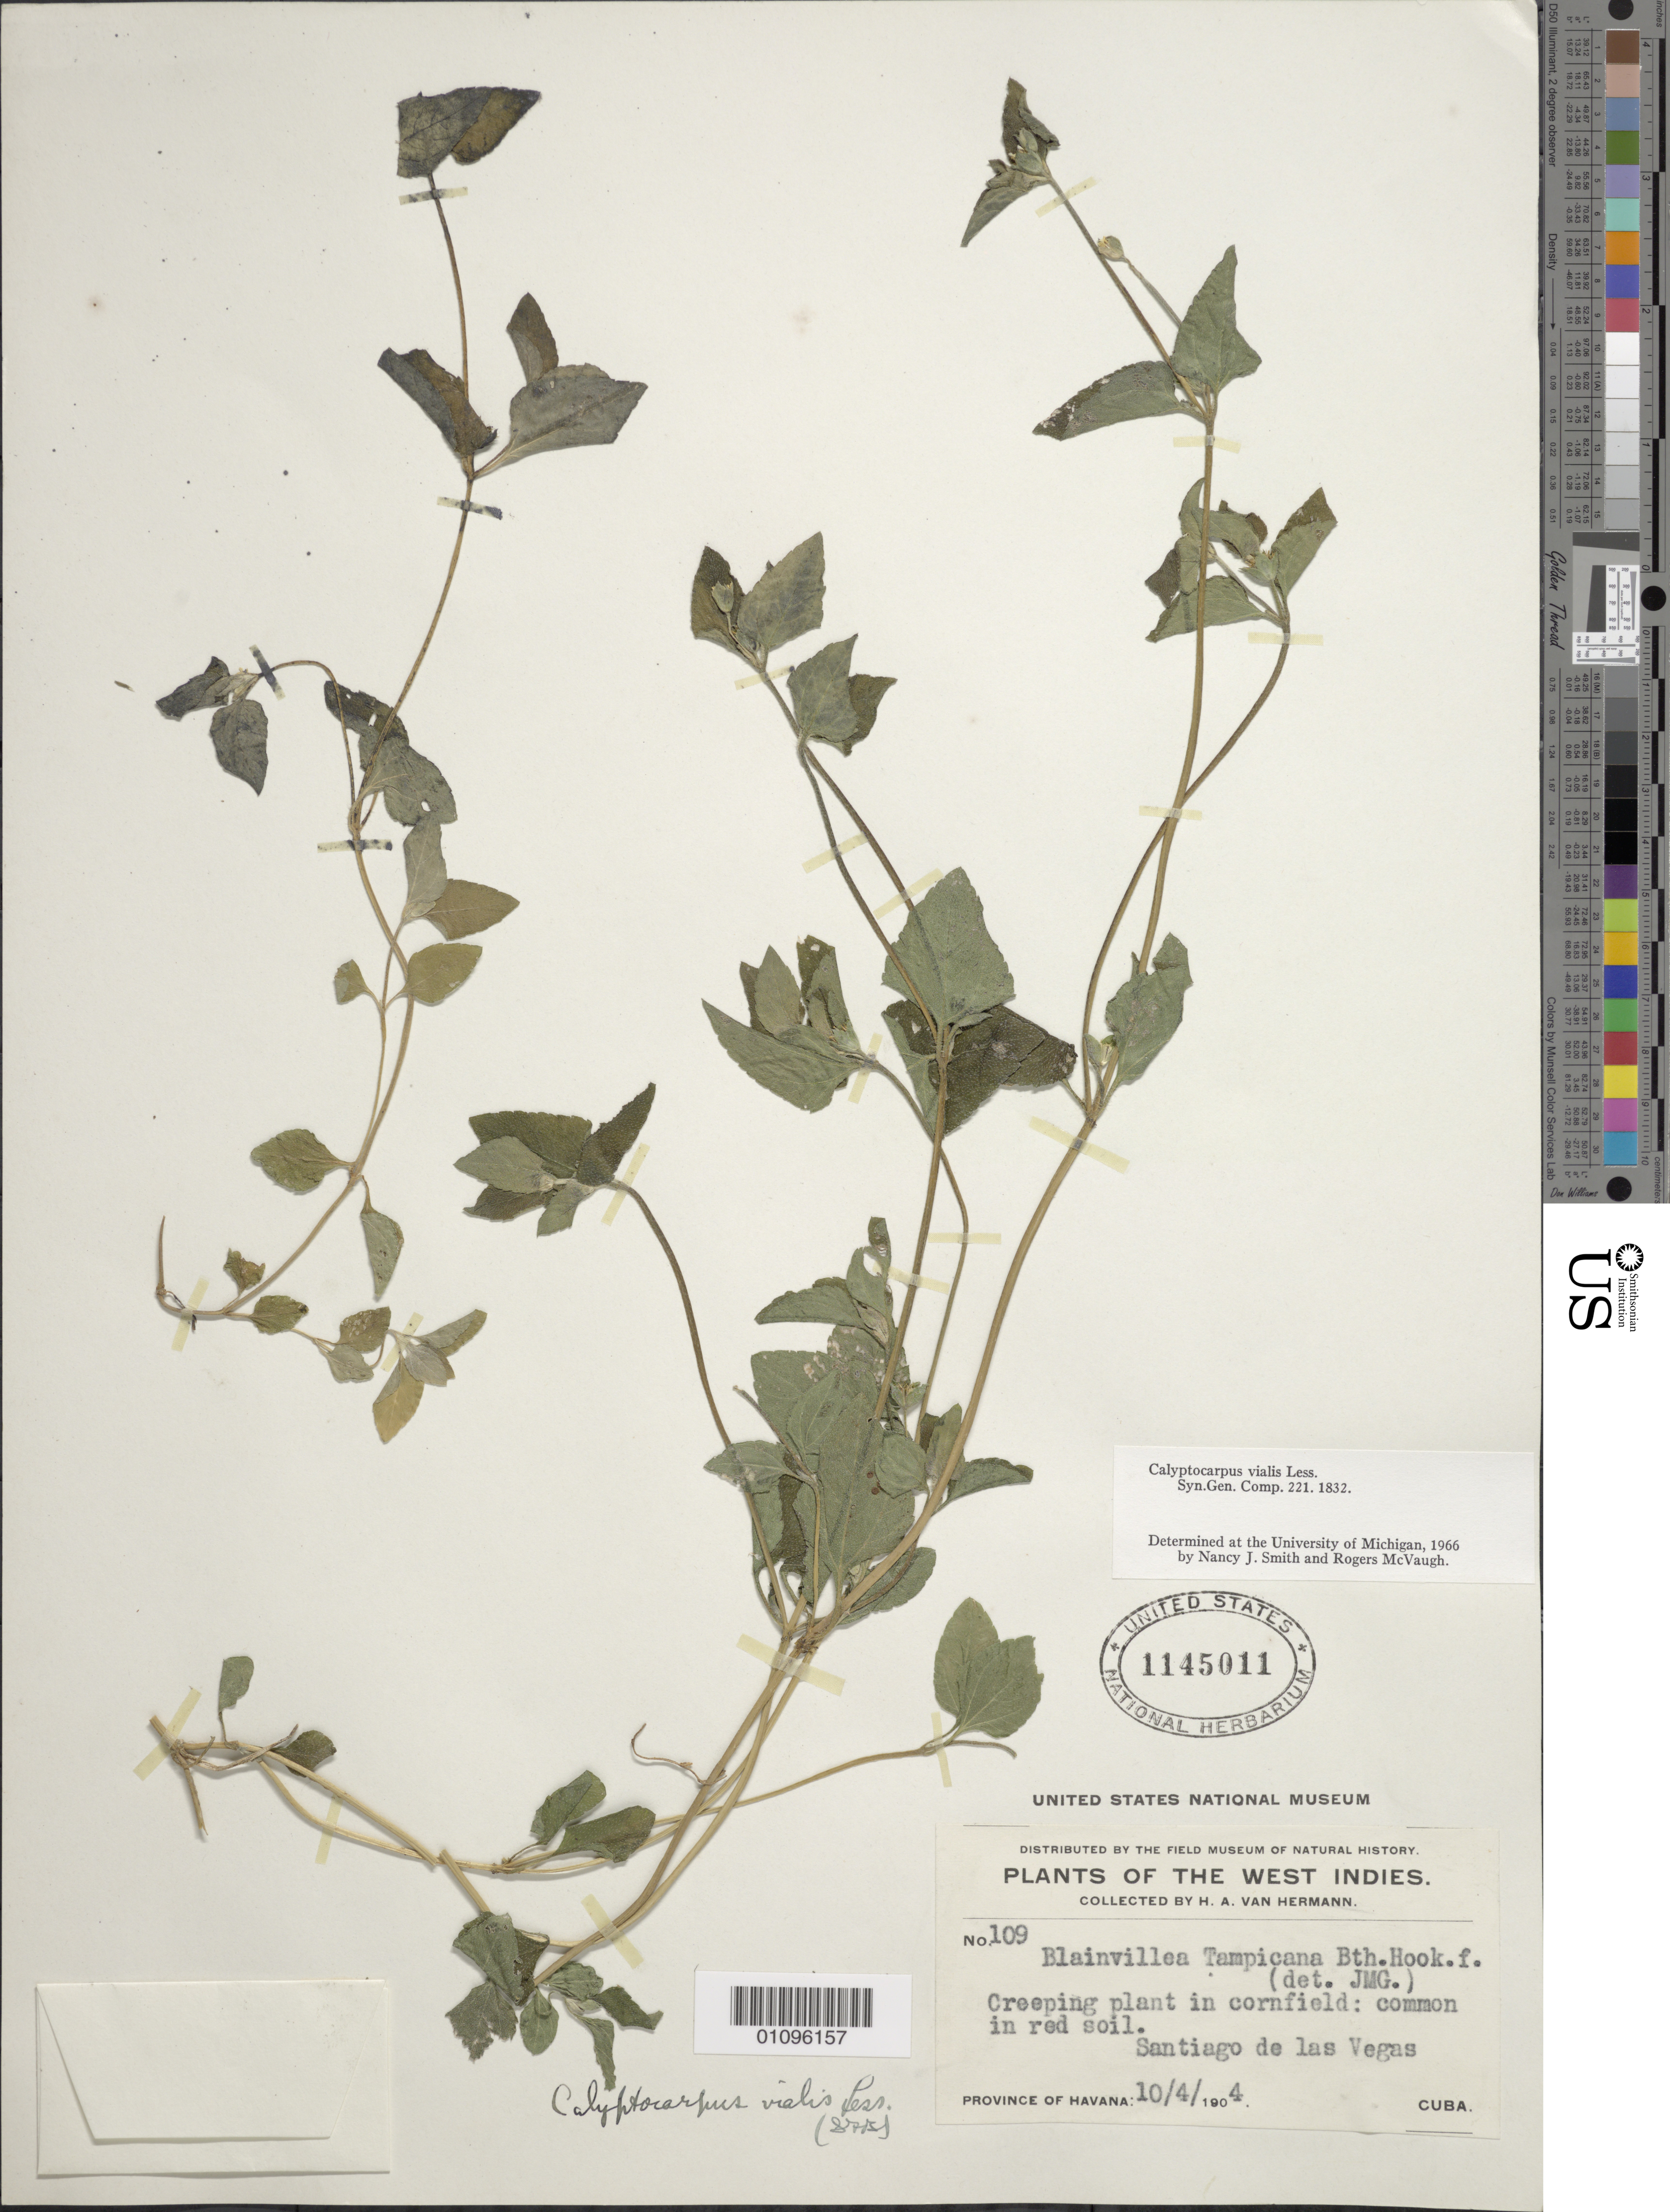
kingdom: Plantae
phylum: Tracheophyta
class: Magnoliopsida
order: Asterales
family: Asteraceae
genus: Calyptocarpus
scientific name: Calyptocarpus vialis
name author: Less.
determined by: Smith, N. J.; McVaugh, R.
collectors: H. A. Van Hermann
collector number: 109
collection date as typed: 04 Oct 1904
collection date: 1904-10-04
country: Cuba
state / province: La Habana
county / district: Municipio Boyeros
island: Cuba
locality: Santiago de las Vegas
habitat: In cornfield; common in red soil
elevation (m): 97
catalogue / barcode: US 1145011